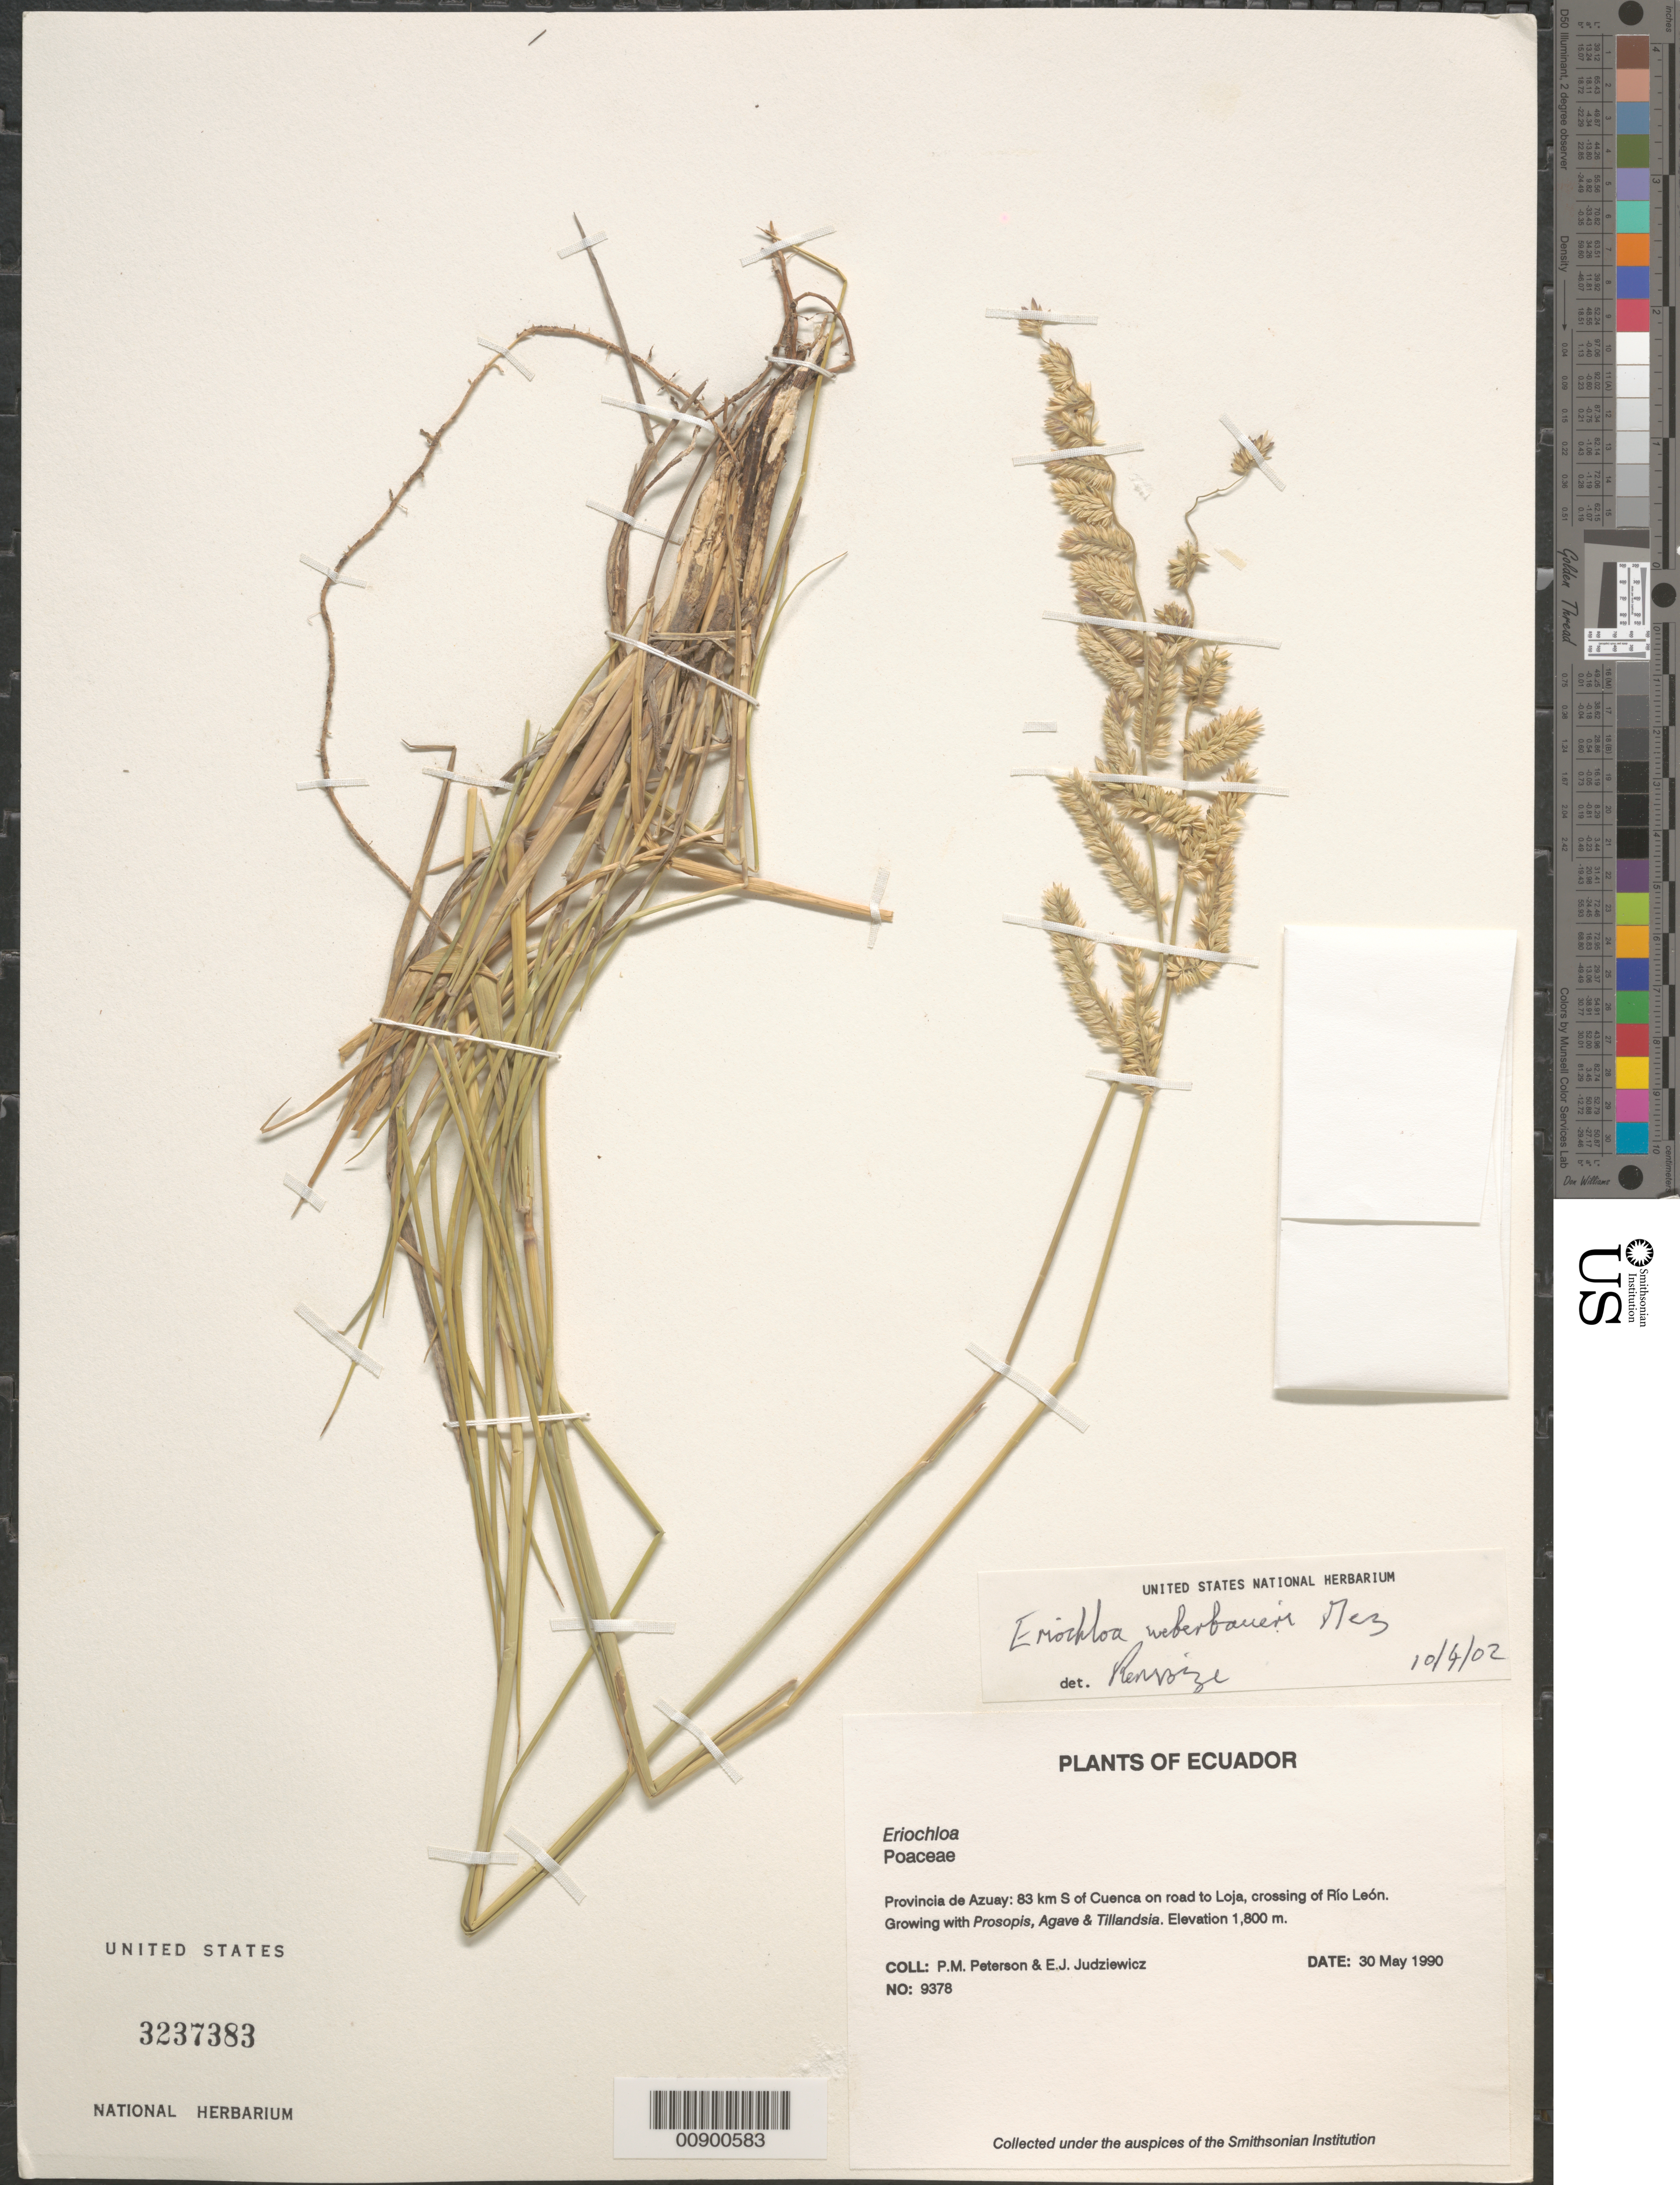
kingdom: Plantae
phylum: Tracheophyta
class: Liliopsida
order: Poales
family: Poaceae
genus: Eriochloa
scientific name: Eriochloa weberbaueri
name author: Mez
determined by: Renvoize, S. A.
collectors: P. M. Peterson & E. J. Judziewicz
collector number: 09378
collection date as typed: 30 May 1990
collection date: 1990-05-30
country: Ecuador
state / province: Azuay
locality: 83 km S of Cuenca on road to Loja, crossing of Río León.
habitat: Growing with Prosopis, Agave & Tillandsia.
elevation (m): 1800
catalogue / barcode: US 3237383